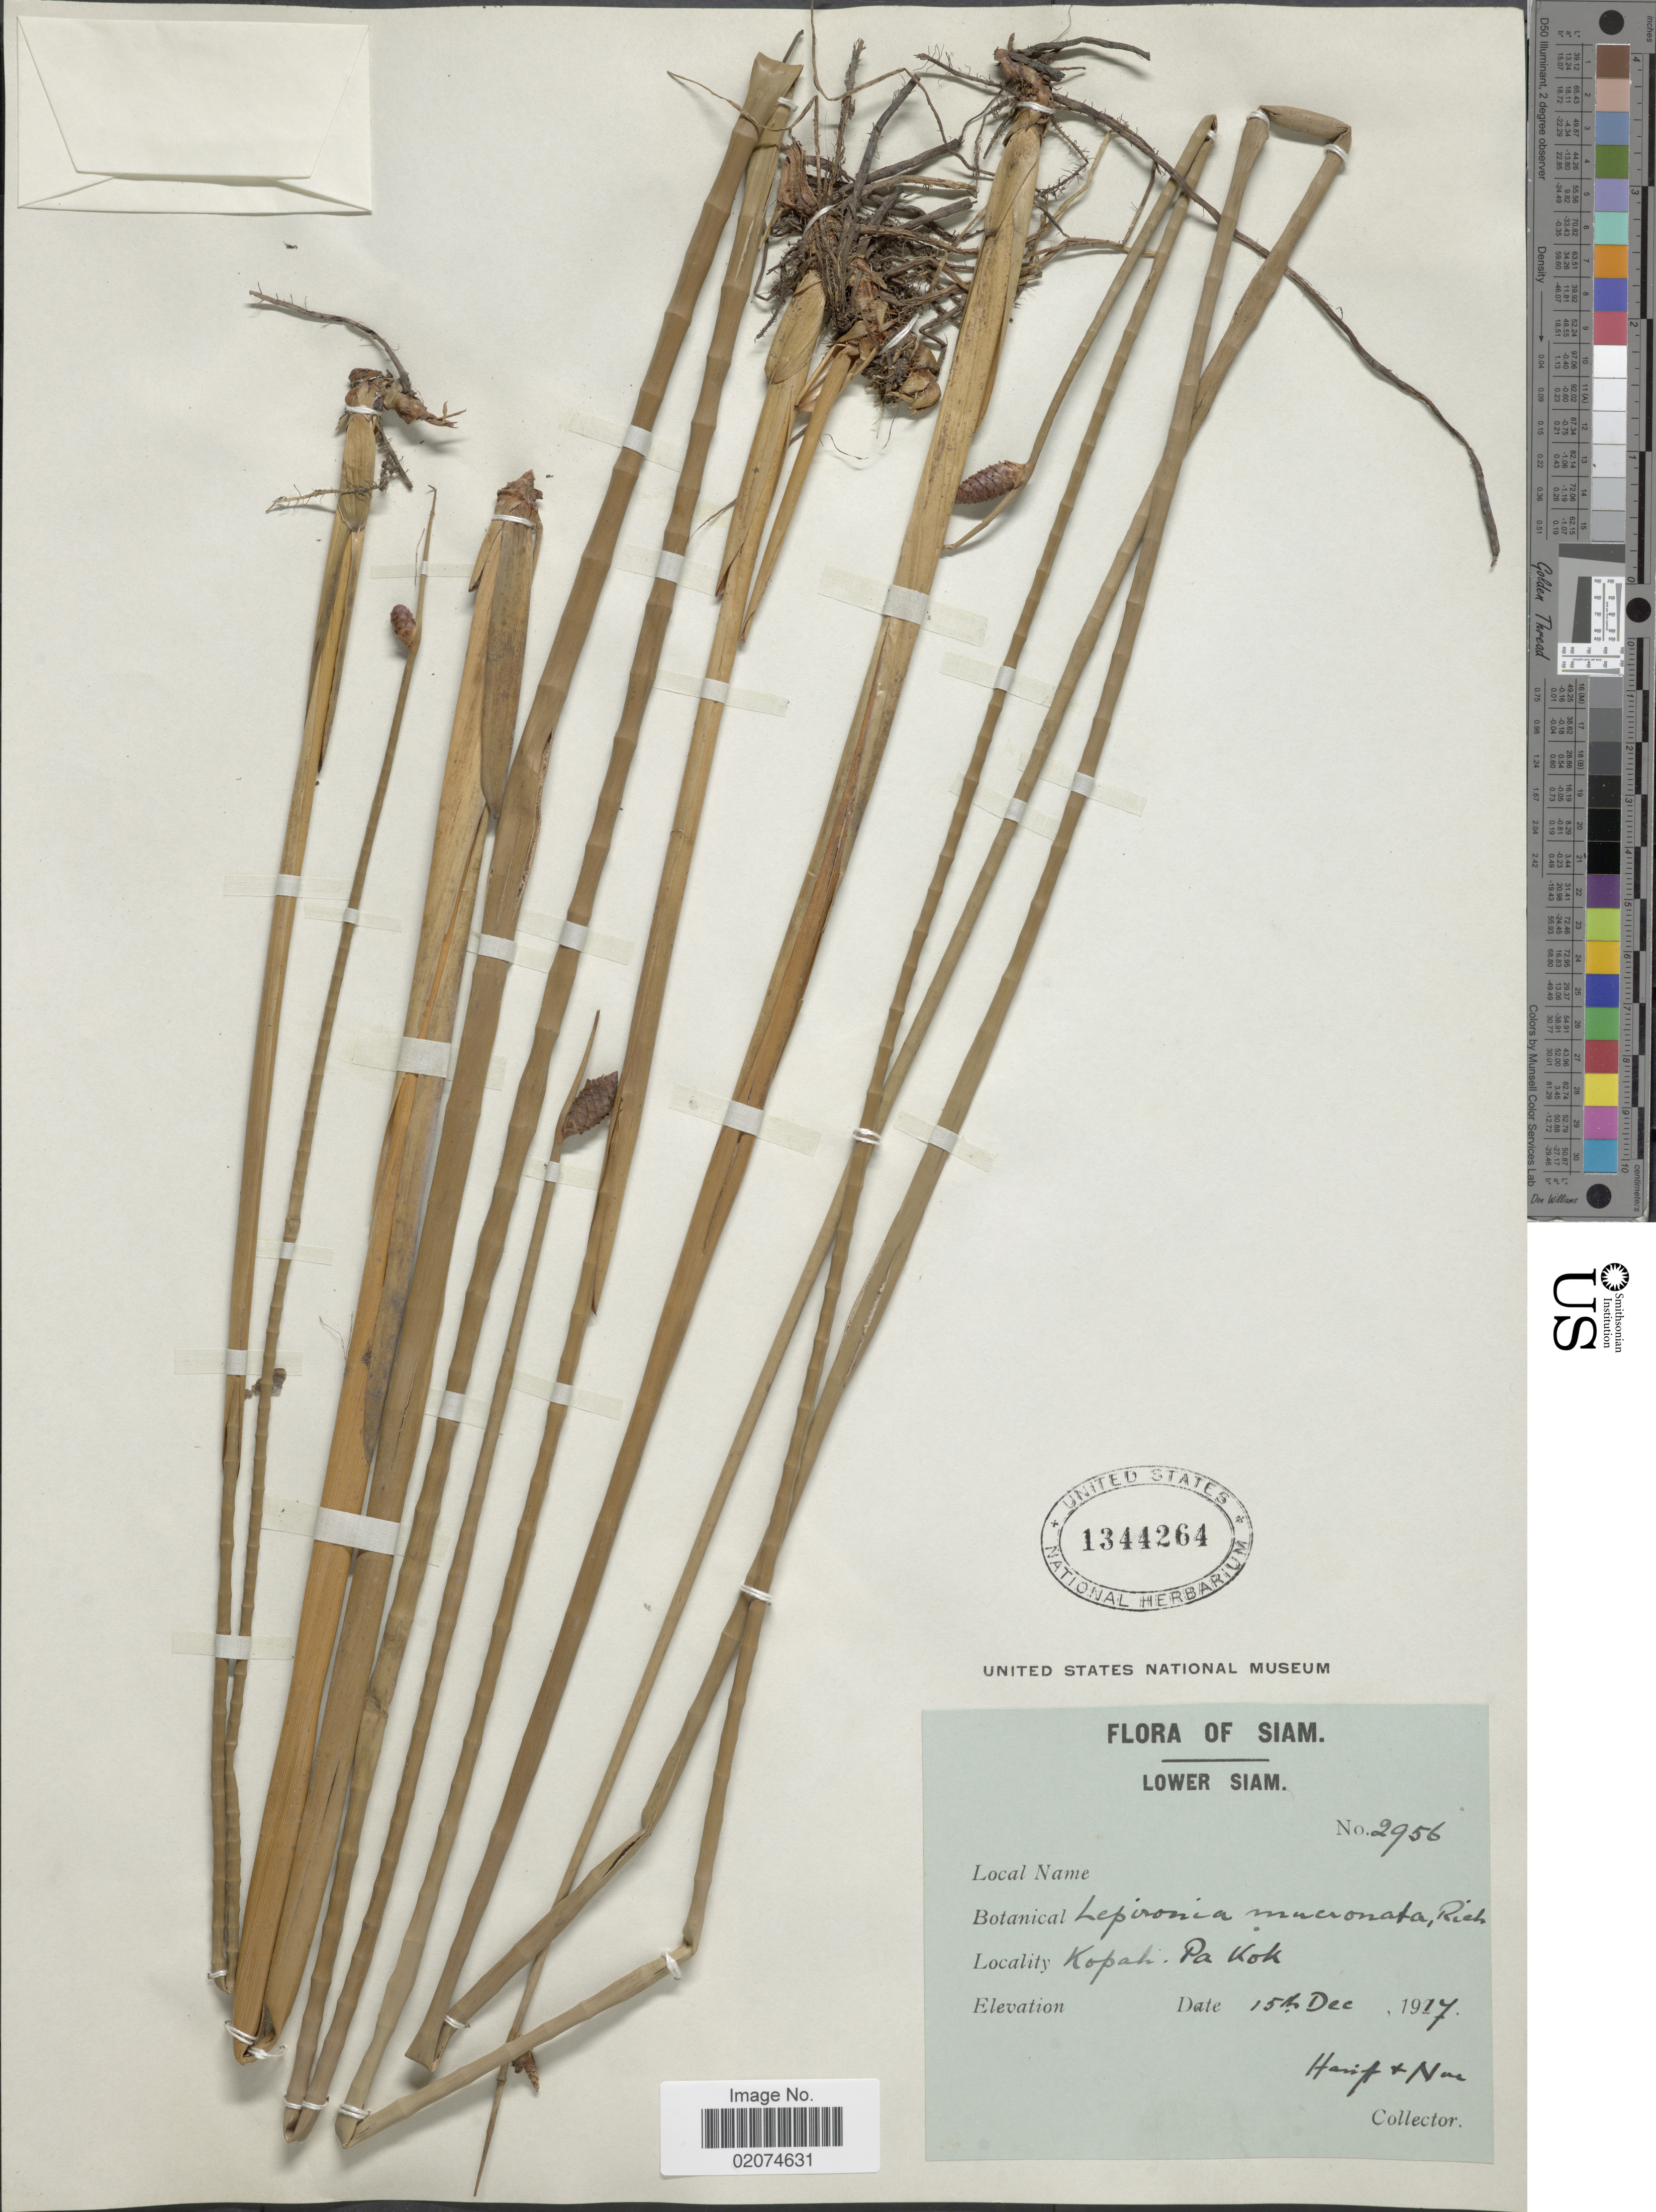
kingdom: Plantae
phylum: Tracheophyta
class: Liliopsida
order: Poales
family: Cyperaceae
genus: Lepironia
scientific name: Lepironia articulata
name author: (Retz.) Domin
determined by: Strong, Mark T., (BOT), Smithsonian Institution - National Museum of Natural History (UNITED STATES)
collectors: Harit & Noë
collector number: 2956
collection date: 1917-12-15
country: Thailand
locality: Siam. Kopah Pa Kok.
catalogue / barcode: US 1344264